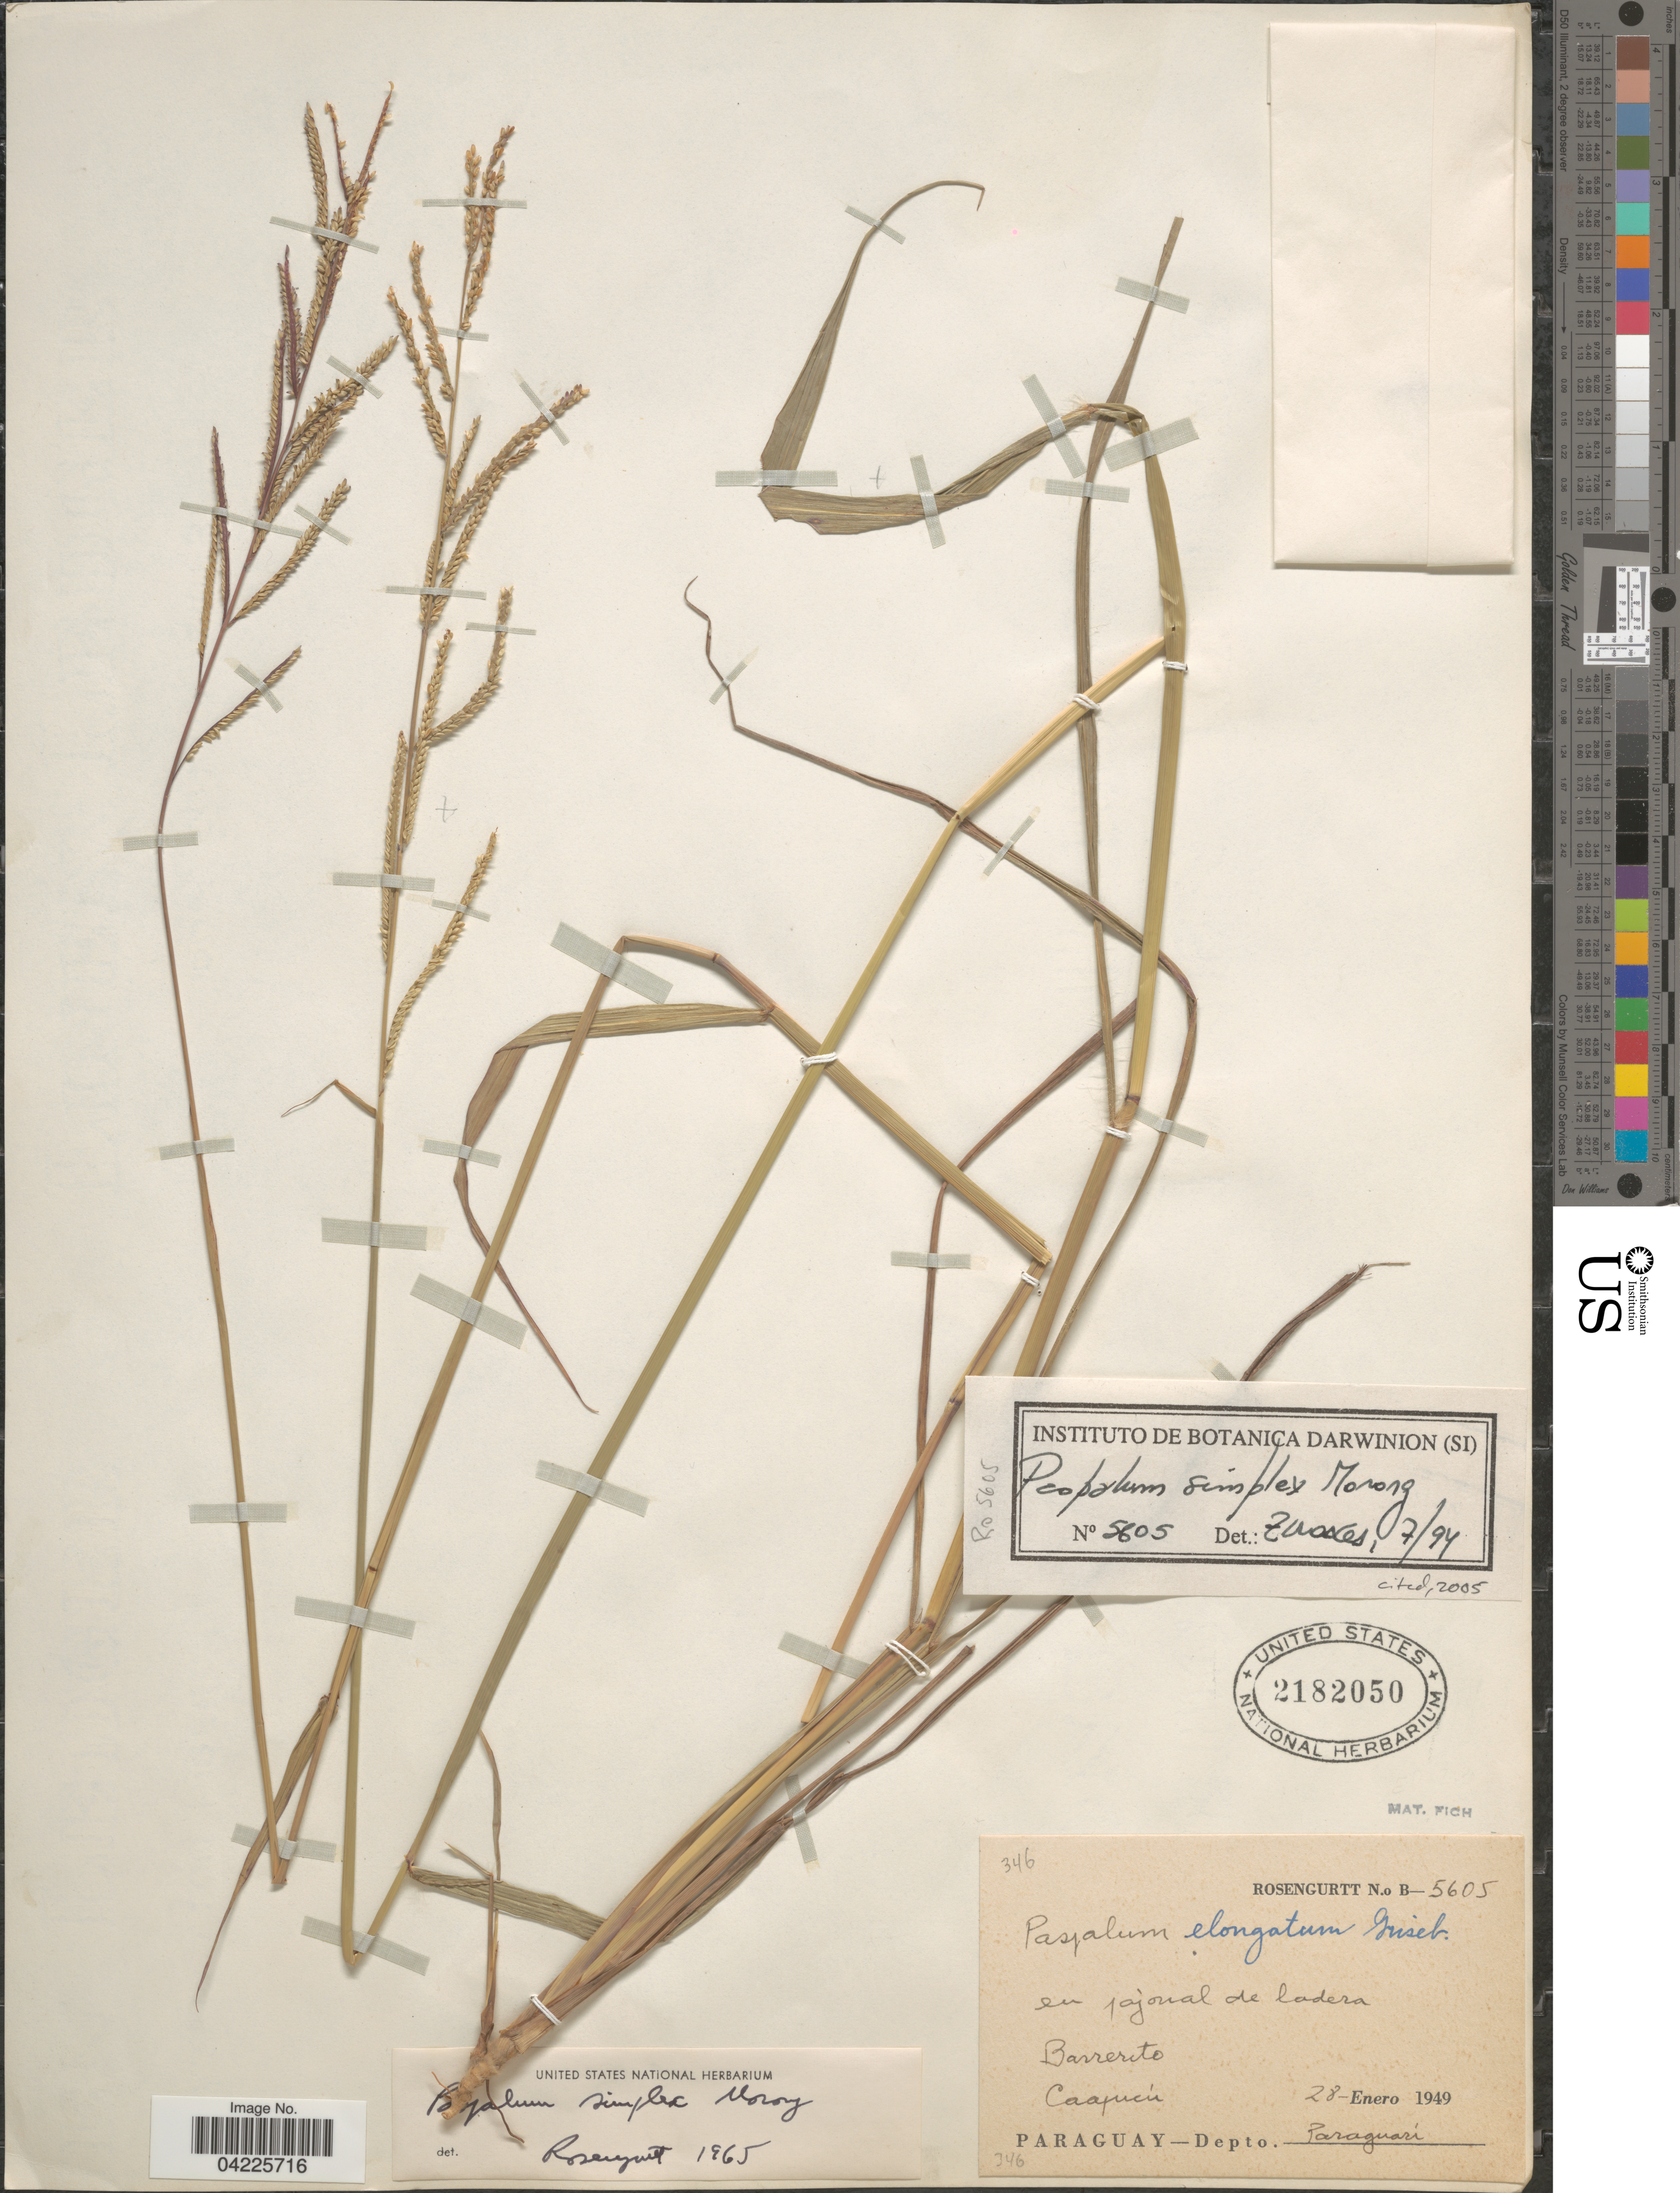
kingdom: Plantae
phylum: Tracheophyta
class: Liliopsida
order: Poales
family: Poaceae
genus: Paspalum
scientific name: Paspalum simplex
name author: Morong in Morong & Britton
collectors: Rosengurtt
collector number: B-5605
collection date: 1949-01-28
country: Paraguay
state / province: Paraguari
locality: Barrerito. Caapucú. Depto. Paraguari.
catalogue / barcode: US 2182050